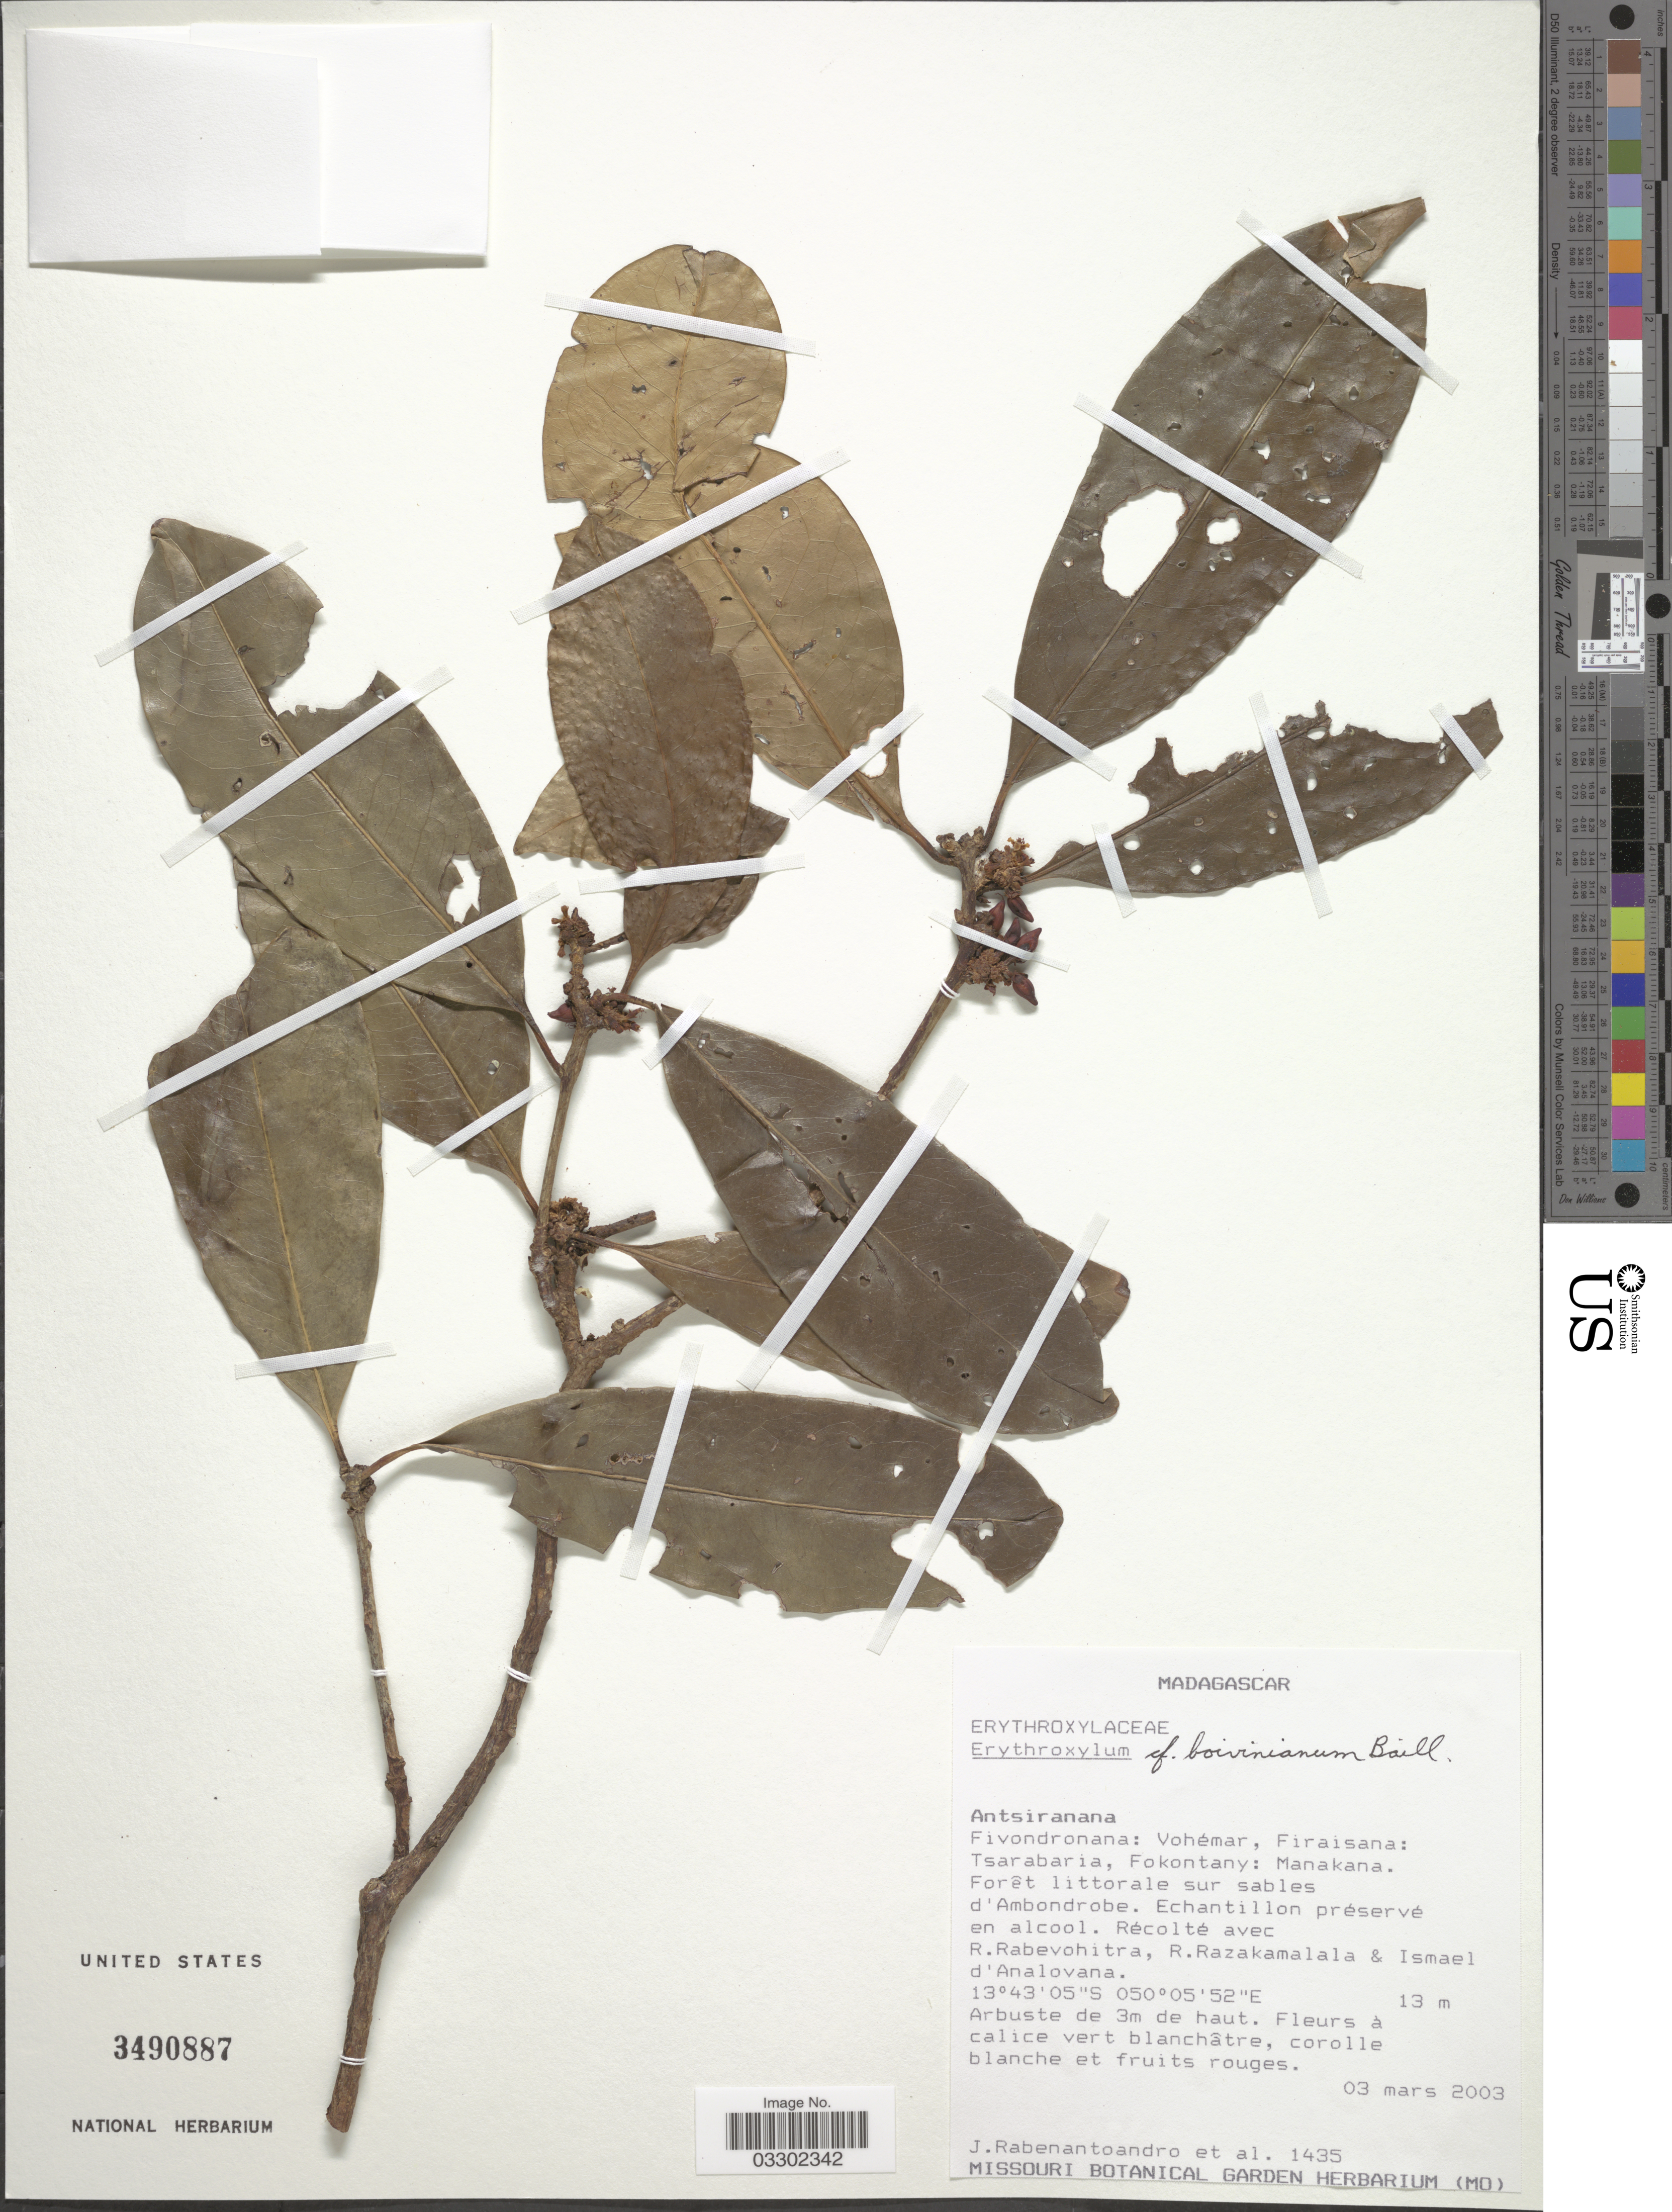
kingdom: Plantae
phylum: Tracheophyta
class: Magnoliopsida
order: Malpighiales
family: Erythroxylaceae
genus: Erythroxylum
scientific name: Erythroxylum boivinianum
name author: Baill.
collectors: J. Rabenantoandro, R. Rabevohitra, R. Razakamalala & I. D'Analovana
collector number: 1435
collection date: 2003-03-03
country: Madagascar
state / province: Sava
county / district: Vohémar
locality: Fivondronana: Vohémar, Firaisana: Tsarabaria, Fokontany: Manakana. Forêt littorale sur sables d'Ambondrobe.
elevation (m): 13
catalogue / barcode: US 3490887